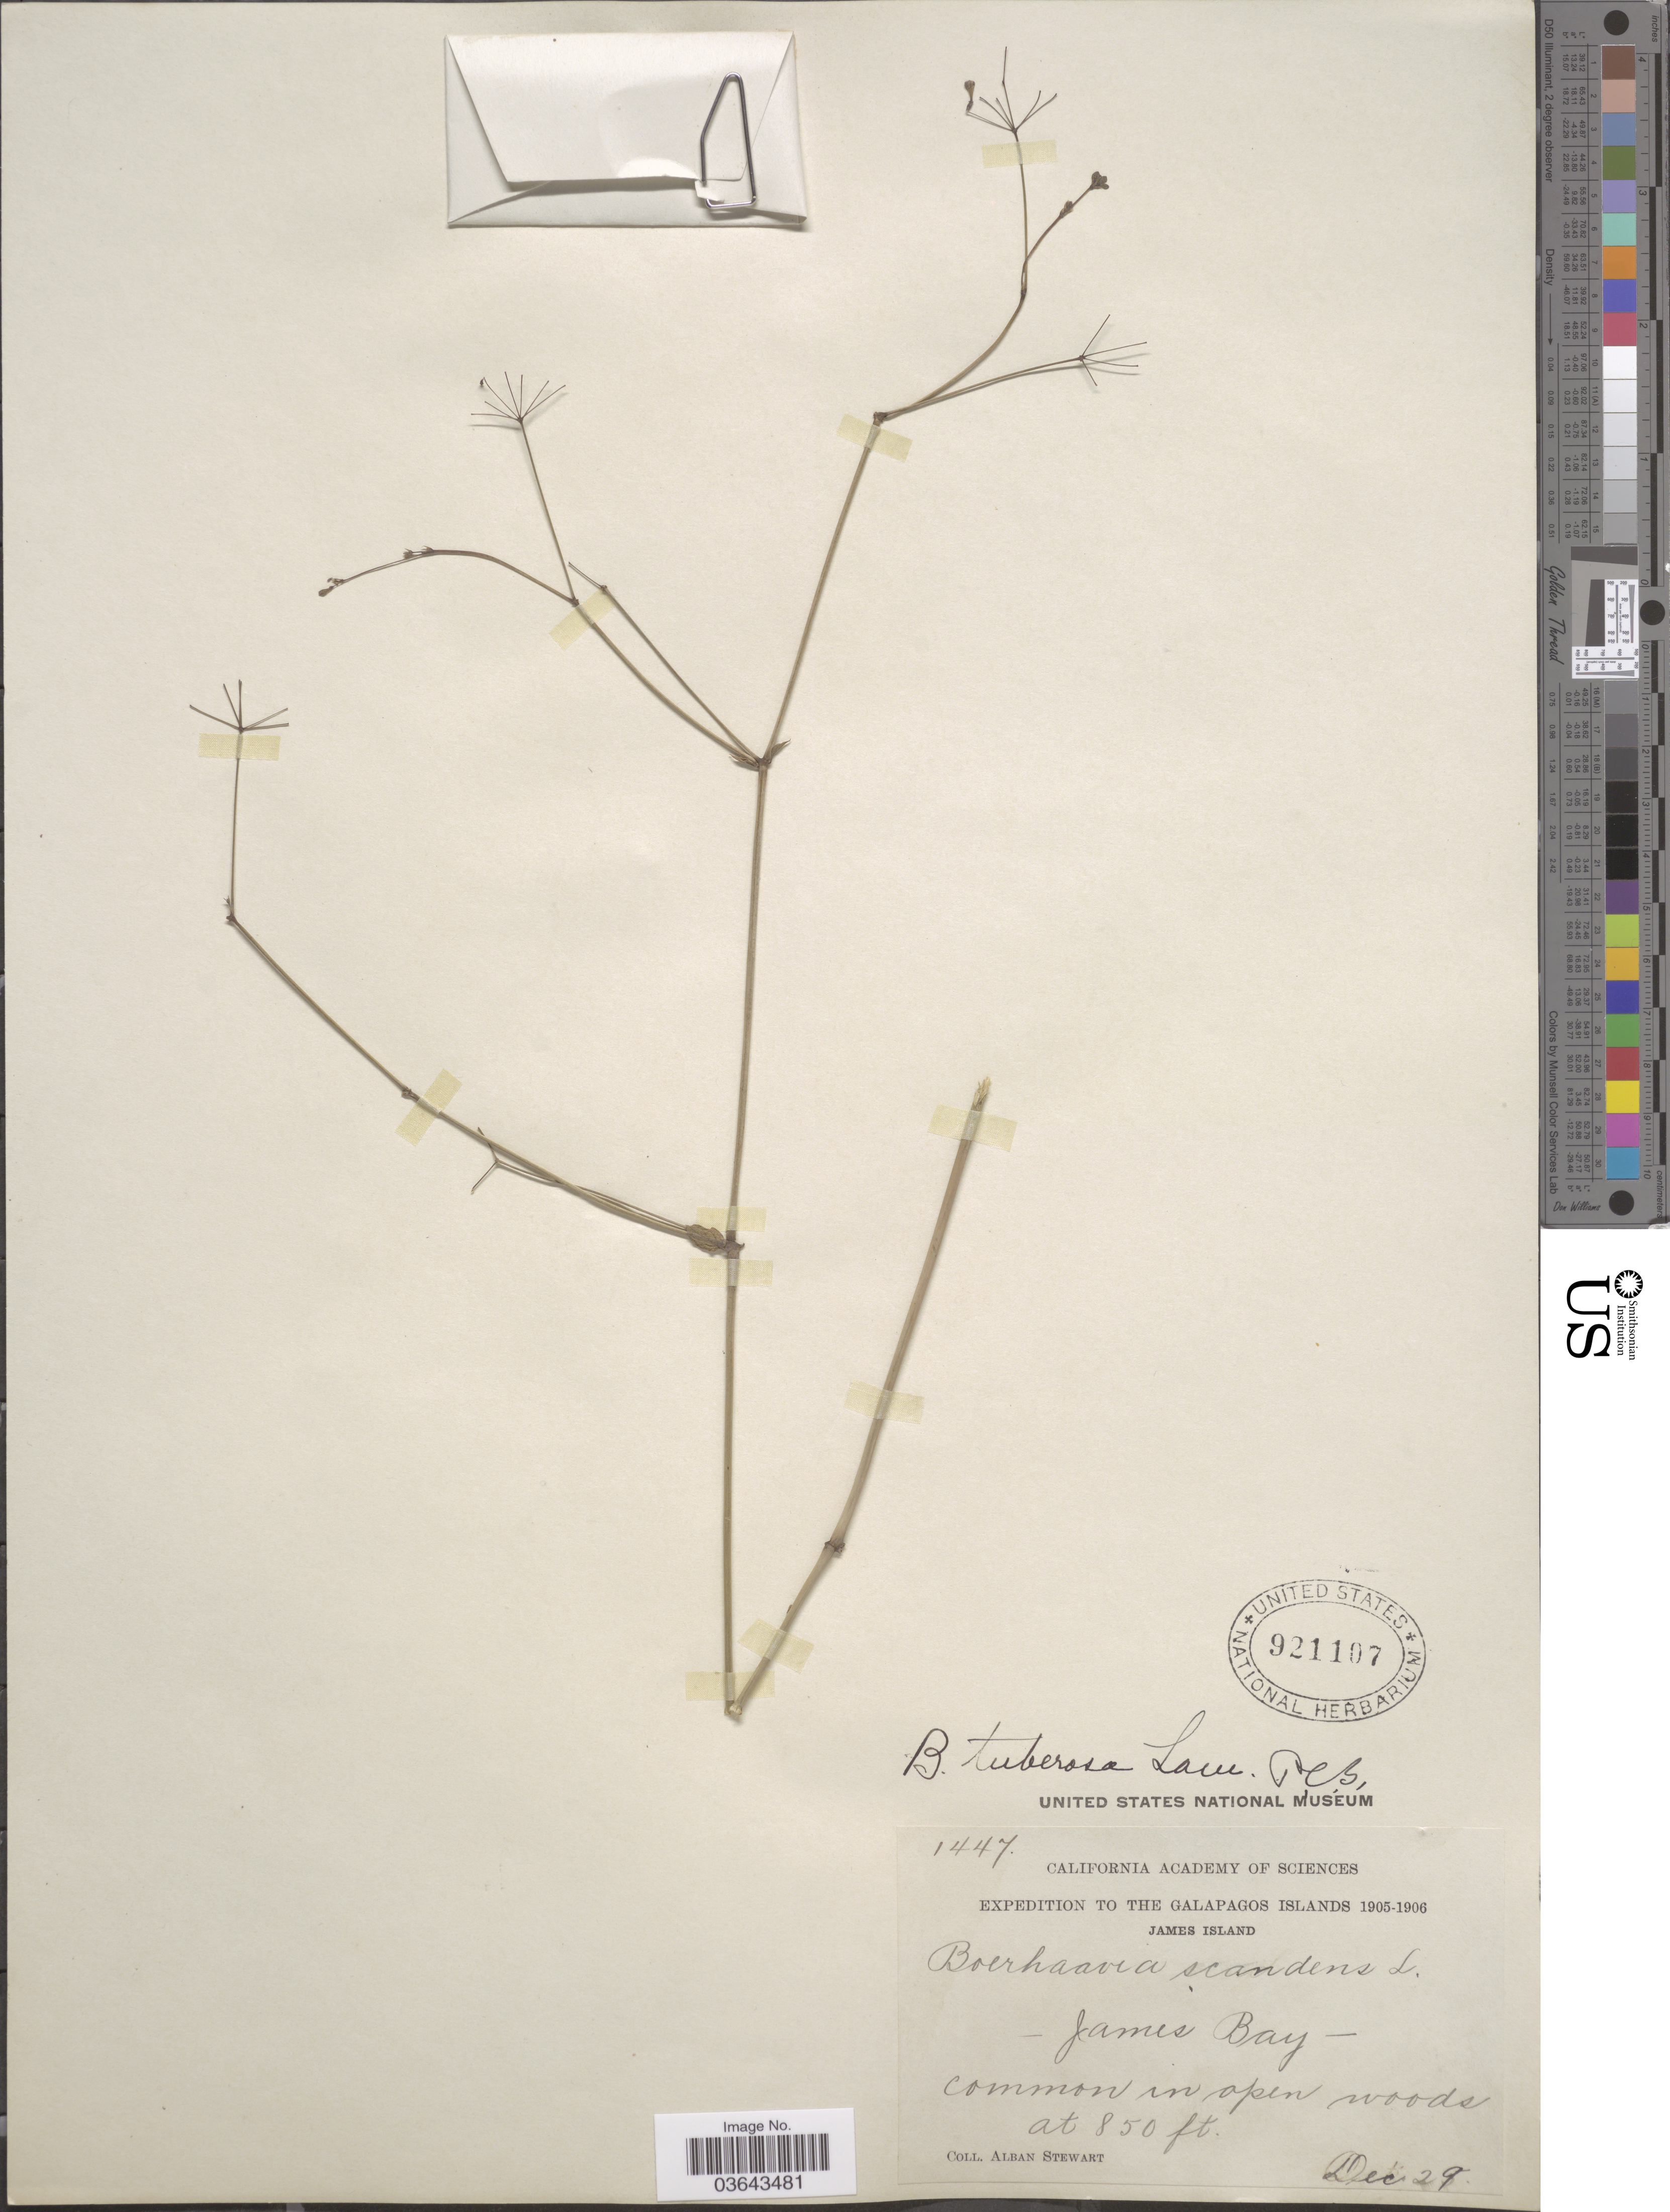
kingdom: Plantae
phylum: Tracheophyta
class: Magnoliopsida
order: Caryophyllales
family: Nyctaginaceae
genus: Boerhavia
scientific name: Boerhavia tuberosa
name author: Lam.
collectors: A. Stewart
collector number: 1447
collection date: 1905-12-29/1906-12-29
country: Ecuador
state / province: Colón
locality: The Galapagos Islands. James Island. James Bay.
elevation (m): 259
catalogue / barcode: US 921107